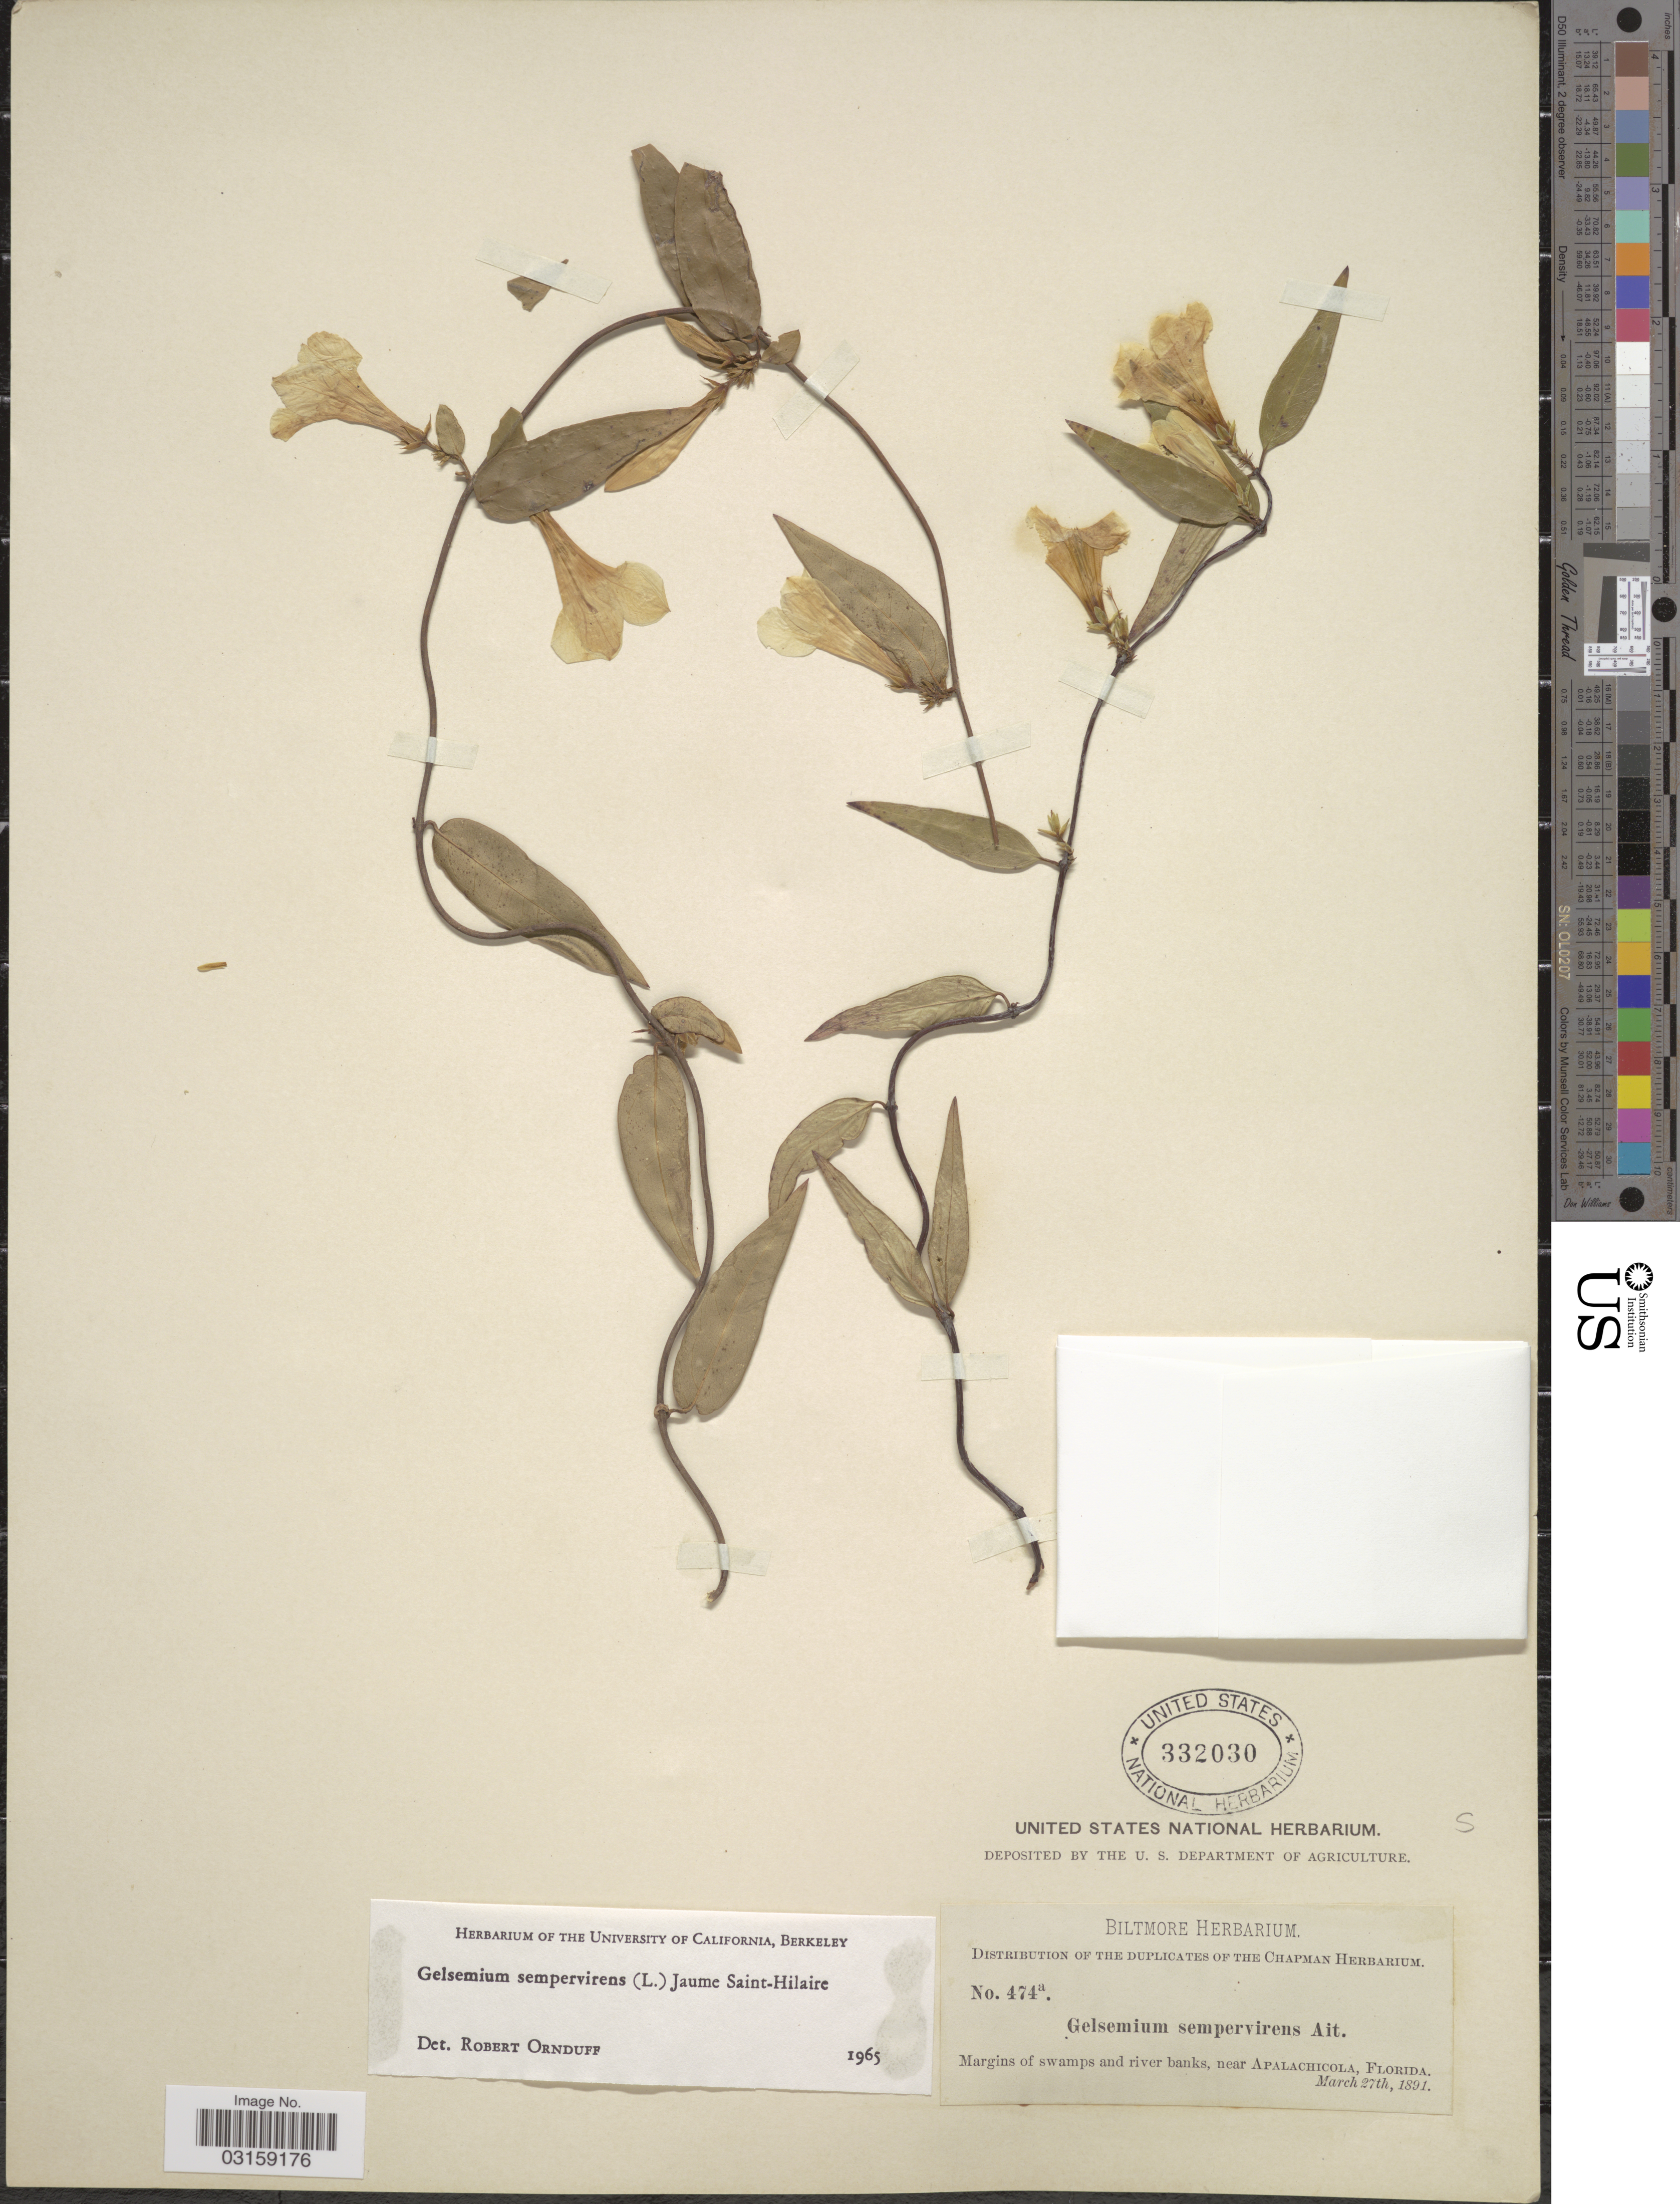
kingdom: Plantae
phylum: Tracheophyta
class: Magnoliopsida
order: Gentianales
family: Gelsemiaceae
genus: Gelsemium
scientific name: Gelsemium sempervirens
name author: (L.) J. St.-Hil.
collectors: ex herb. Biltmore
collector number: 474a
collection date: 1891-03-27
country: United States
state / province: Florida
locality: Margins of swamps and river banks, near Apalachicola.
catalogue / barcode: US 332030